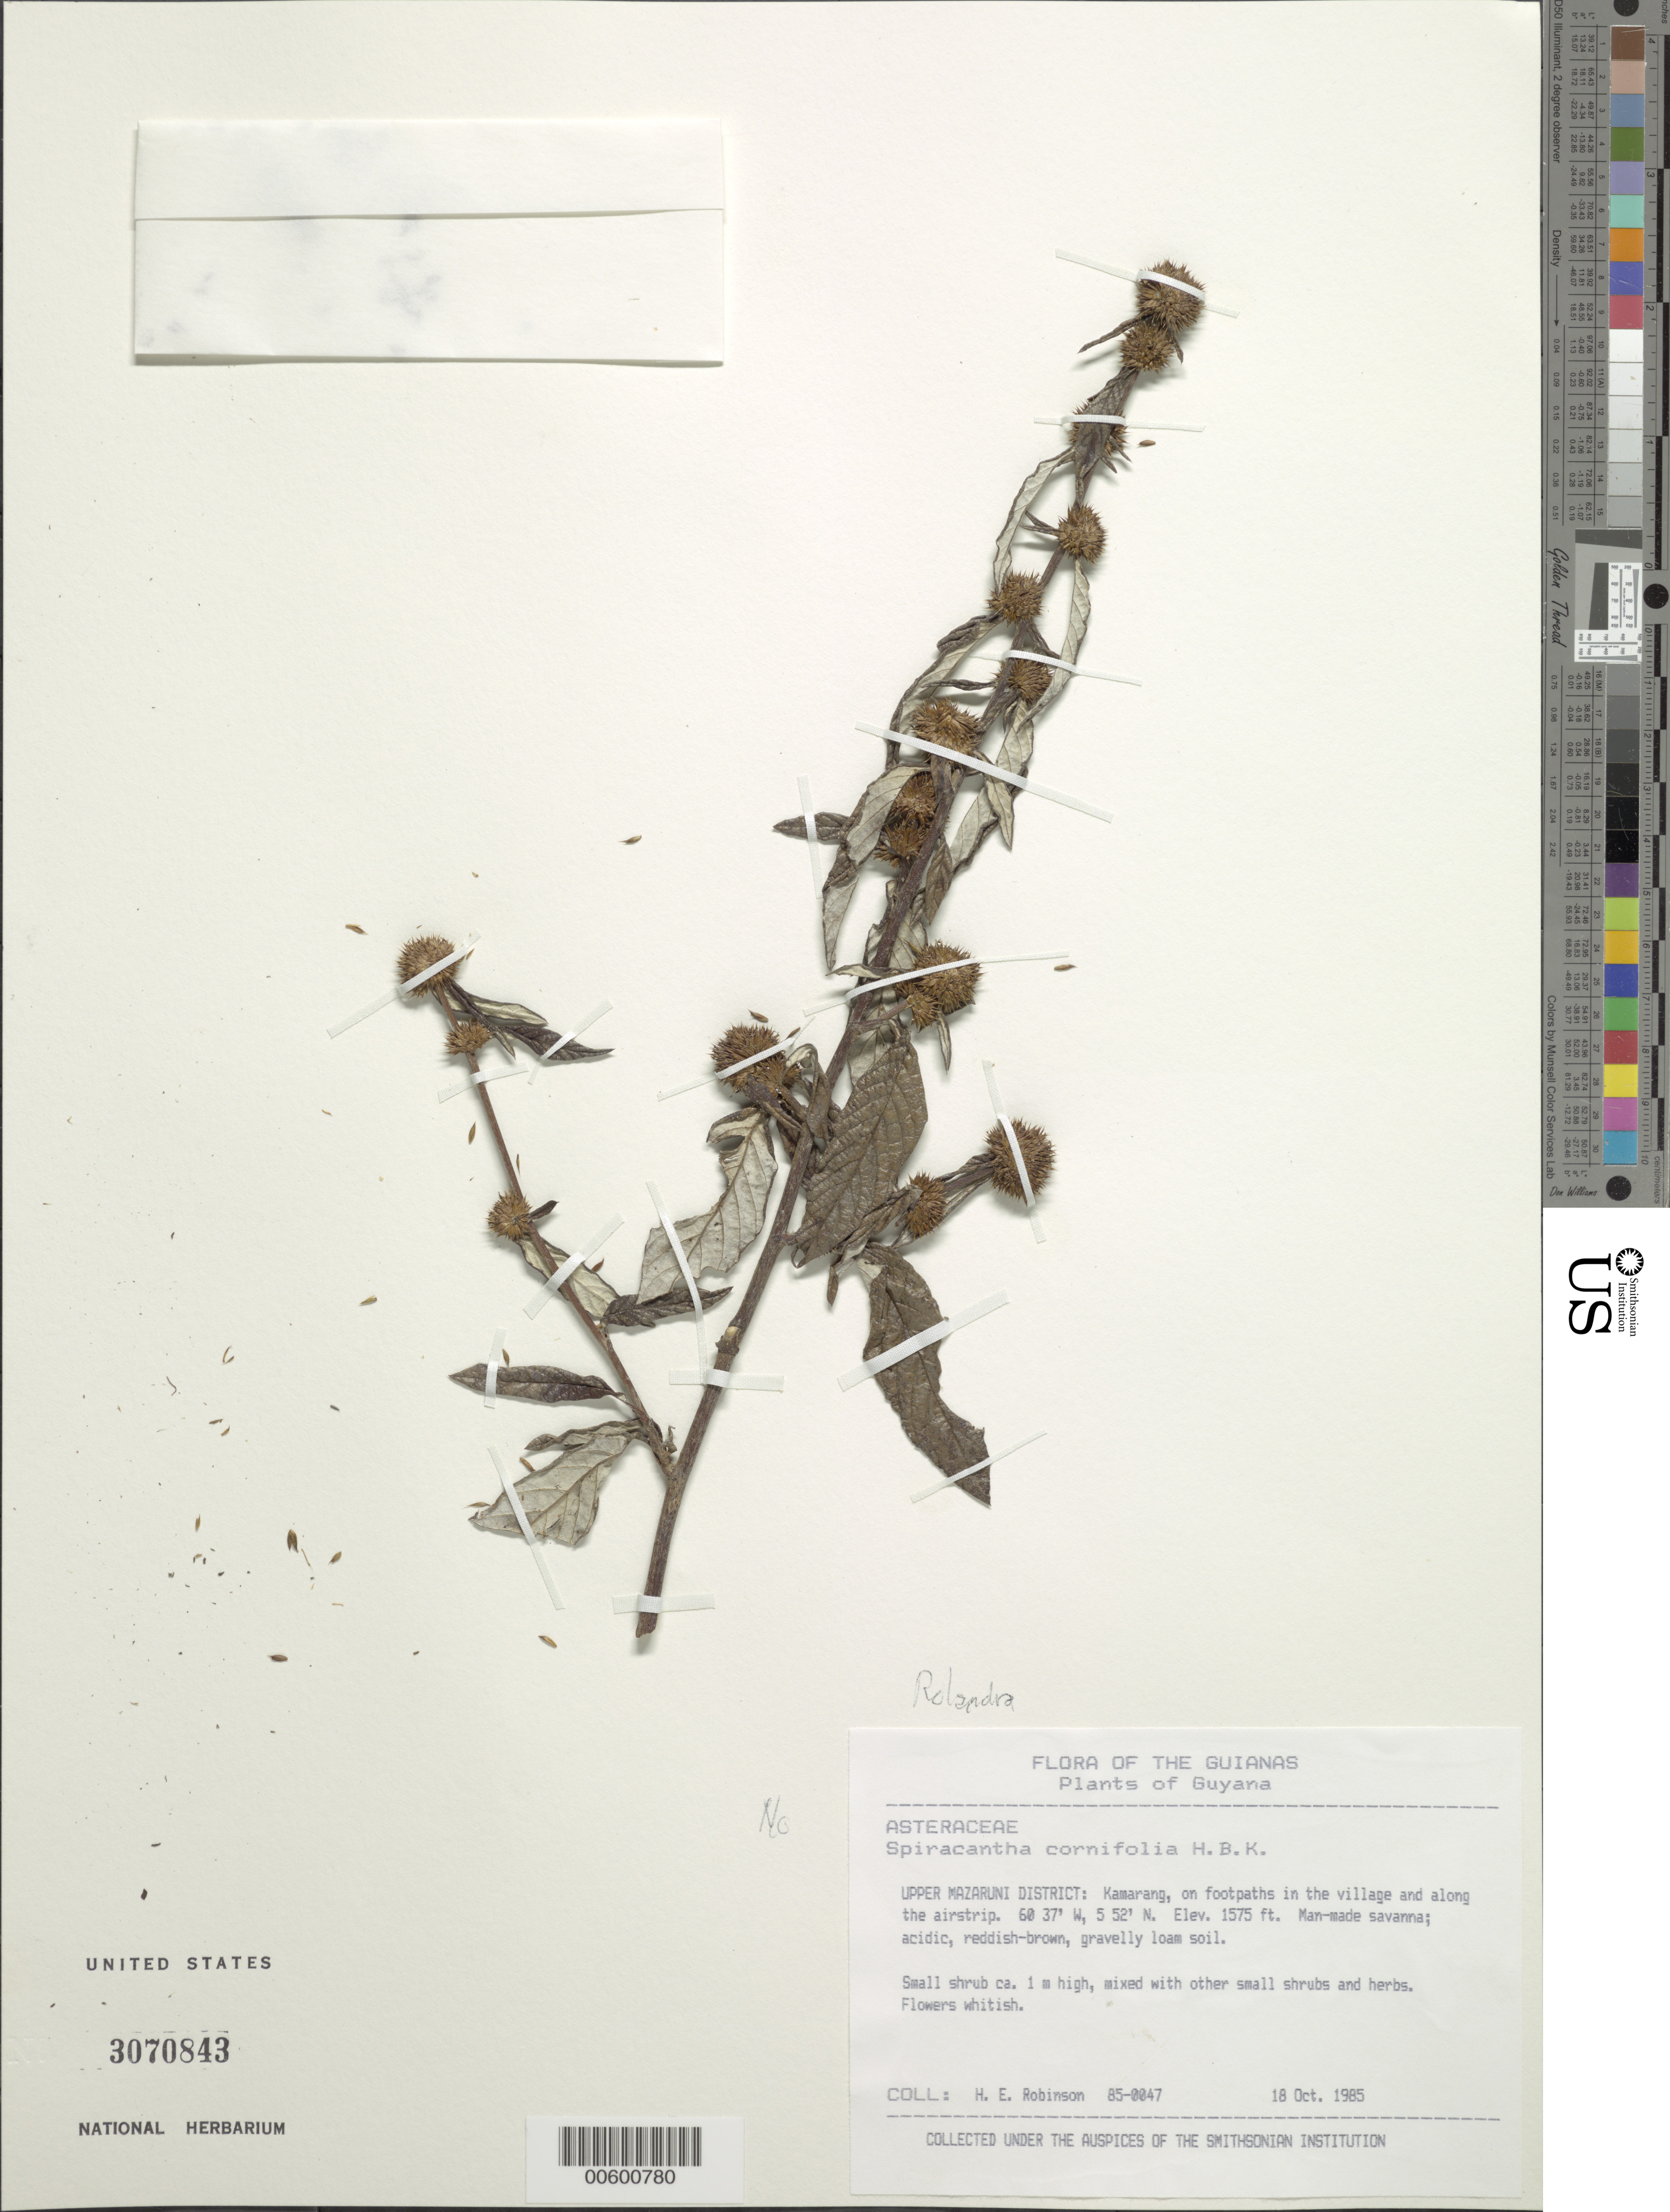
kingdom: Plantae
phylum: Tracheophyta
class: Magnoliopsida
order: Asterales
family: Asteraceae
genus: Rolandra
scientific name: Rolandra fruticosa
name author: (L.) Kuntze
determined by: Robinson, Harold E., (US)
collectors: H. Robinson & D. B. Lellinger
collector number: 850047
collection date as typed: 18 October 1985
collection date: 1985-10-18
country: Guyana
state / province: Cuyuni-Mazaruni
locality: Along footpaths in village of Kamarang and along airstrip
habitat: Man-made savanna; acid, red-brown, gravelly loam soil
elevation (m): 480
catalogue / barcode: US 3070843